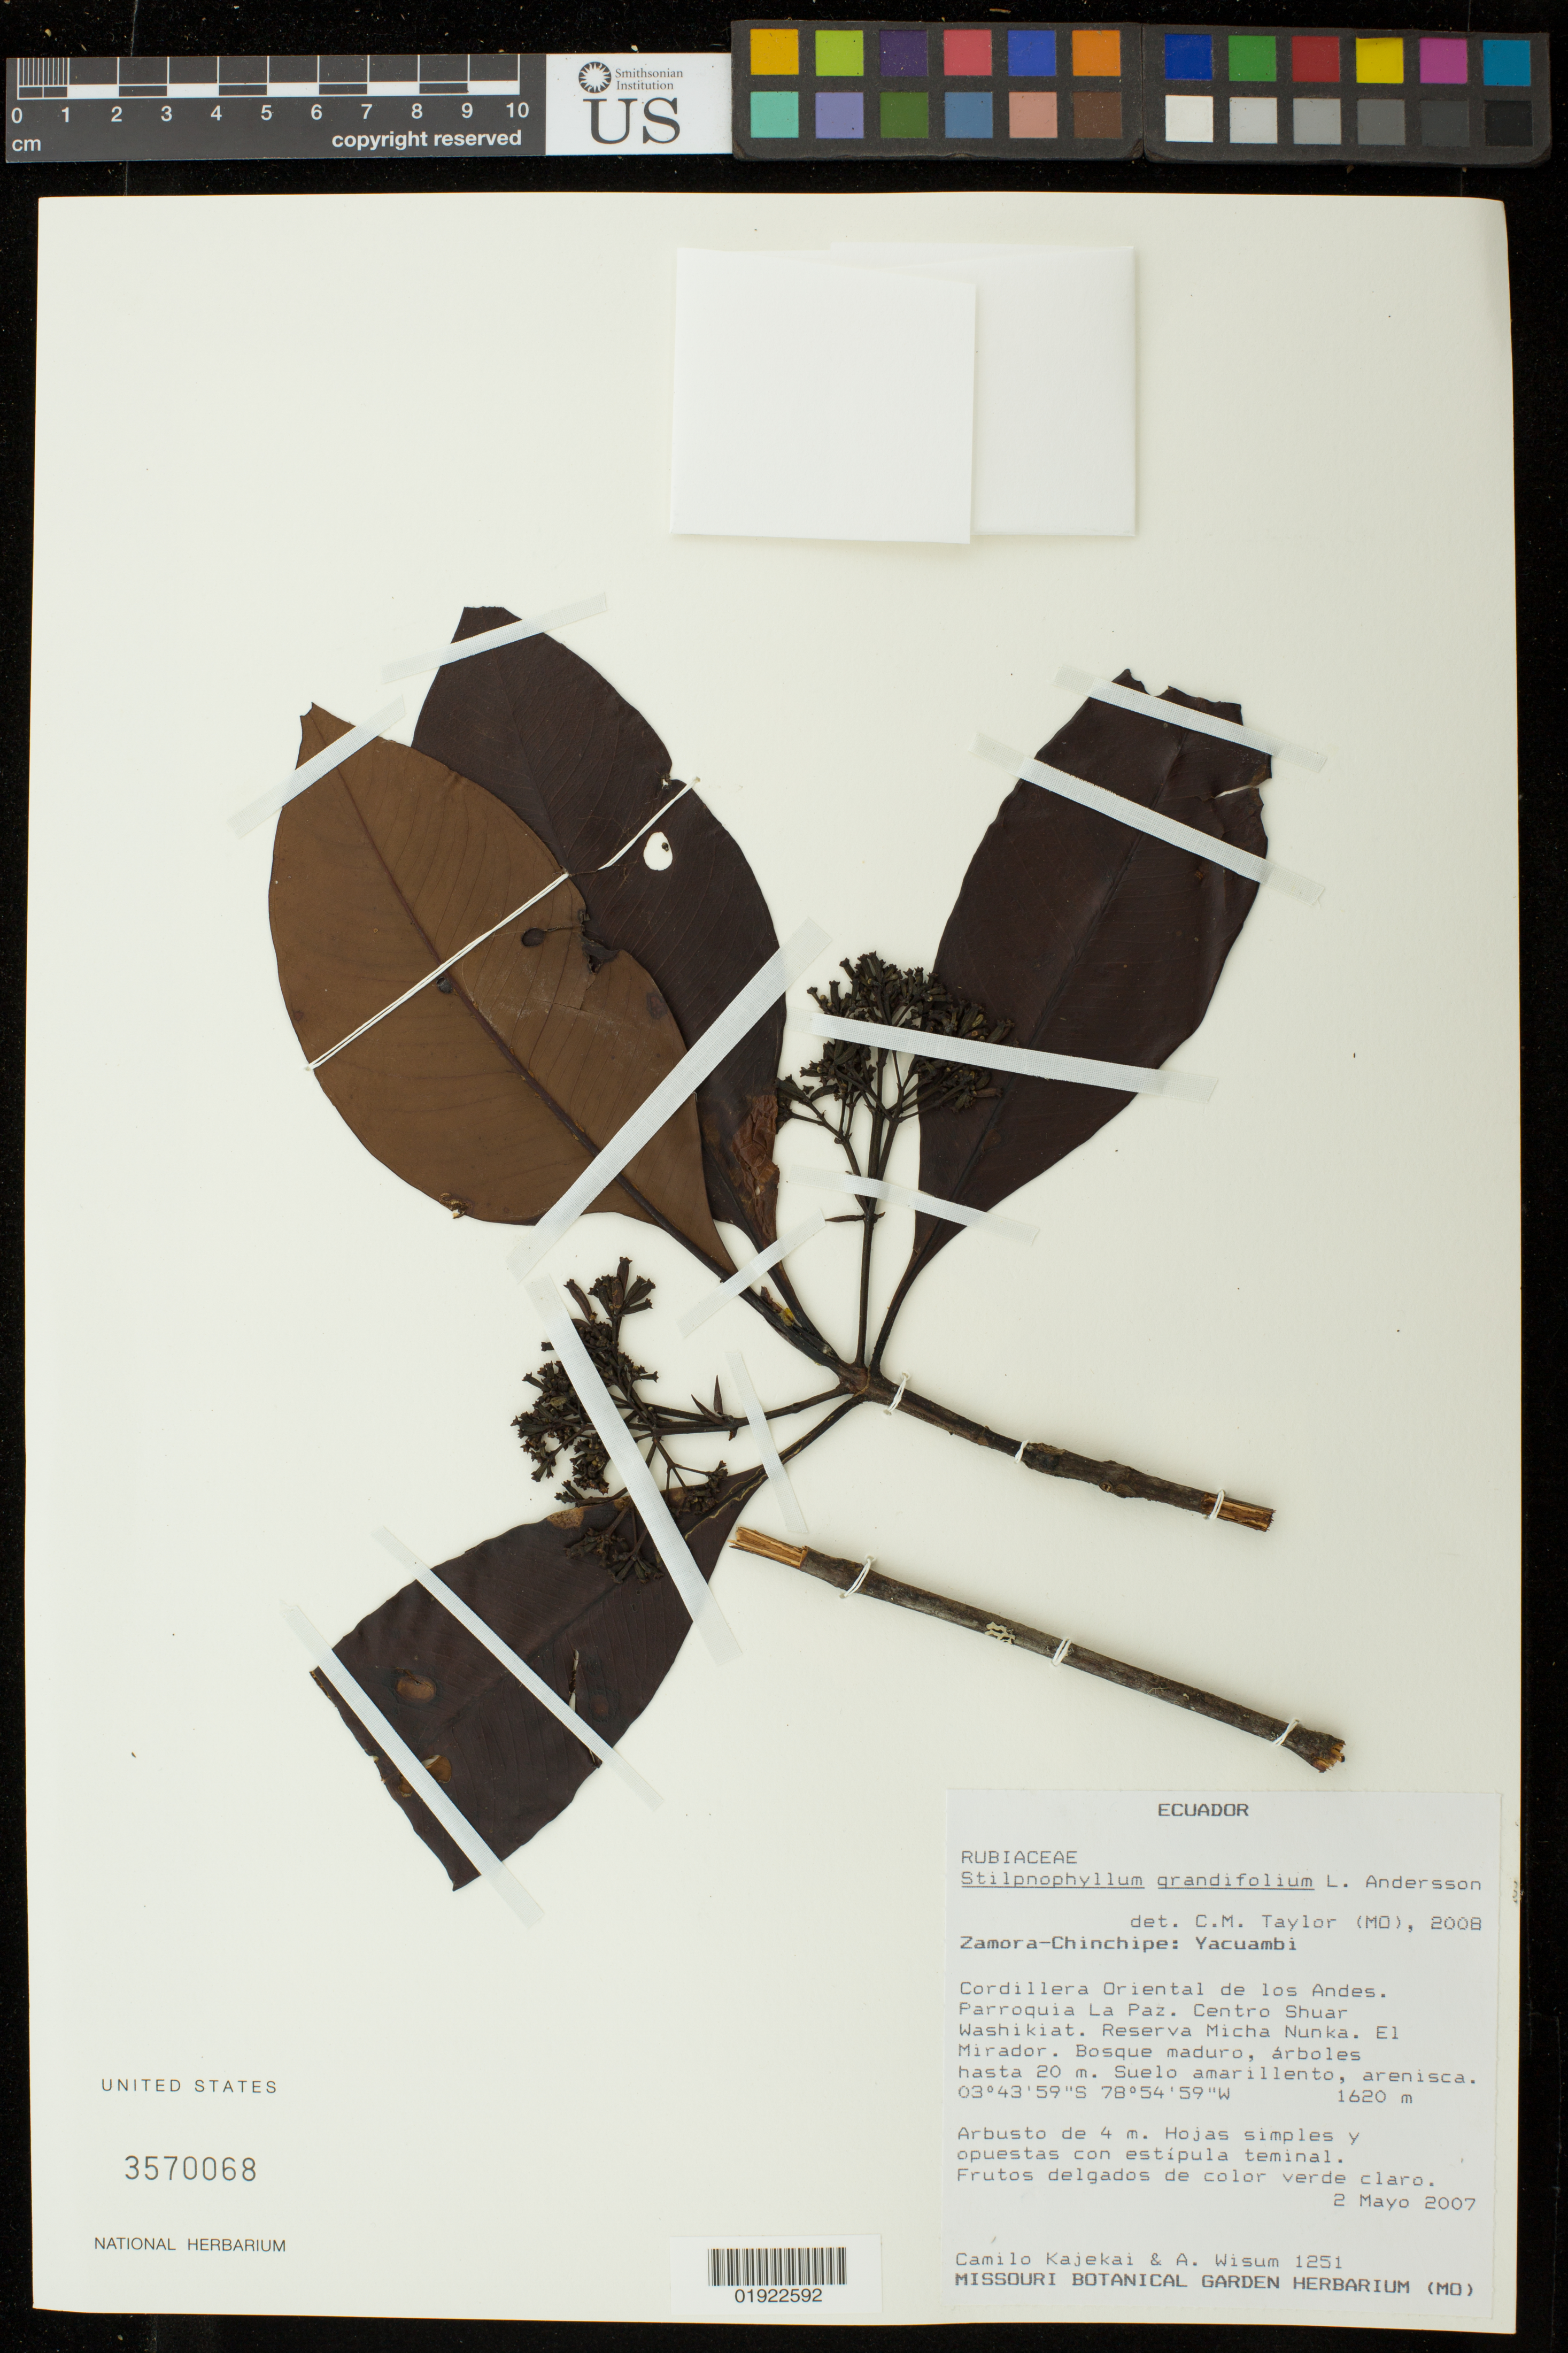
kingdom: Plantae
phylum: Tracheophyta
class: Magnoliopsida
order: Gentianales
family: Rubiaceae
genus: Stilpnophyllum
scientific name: Stilpnophyllum grandifolium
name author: L. Andersson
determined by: Taylor, Charlotte M.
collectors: C. Kajekai & A. Wisum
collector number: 1251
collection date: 2007-05-02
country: Ecuador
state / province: Zamora-Chinchipe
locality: Yacuambi. Cordillera Oriental de los Andes. Parroquia La Paz. Centro Shuar Washikiat. Reserva Micha Nunka. El Mirador.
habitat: Bosque maduro, arboles hasta 20 m. Suelo amarillento, arenisca.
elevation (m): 1620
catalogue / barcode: US 3570068